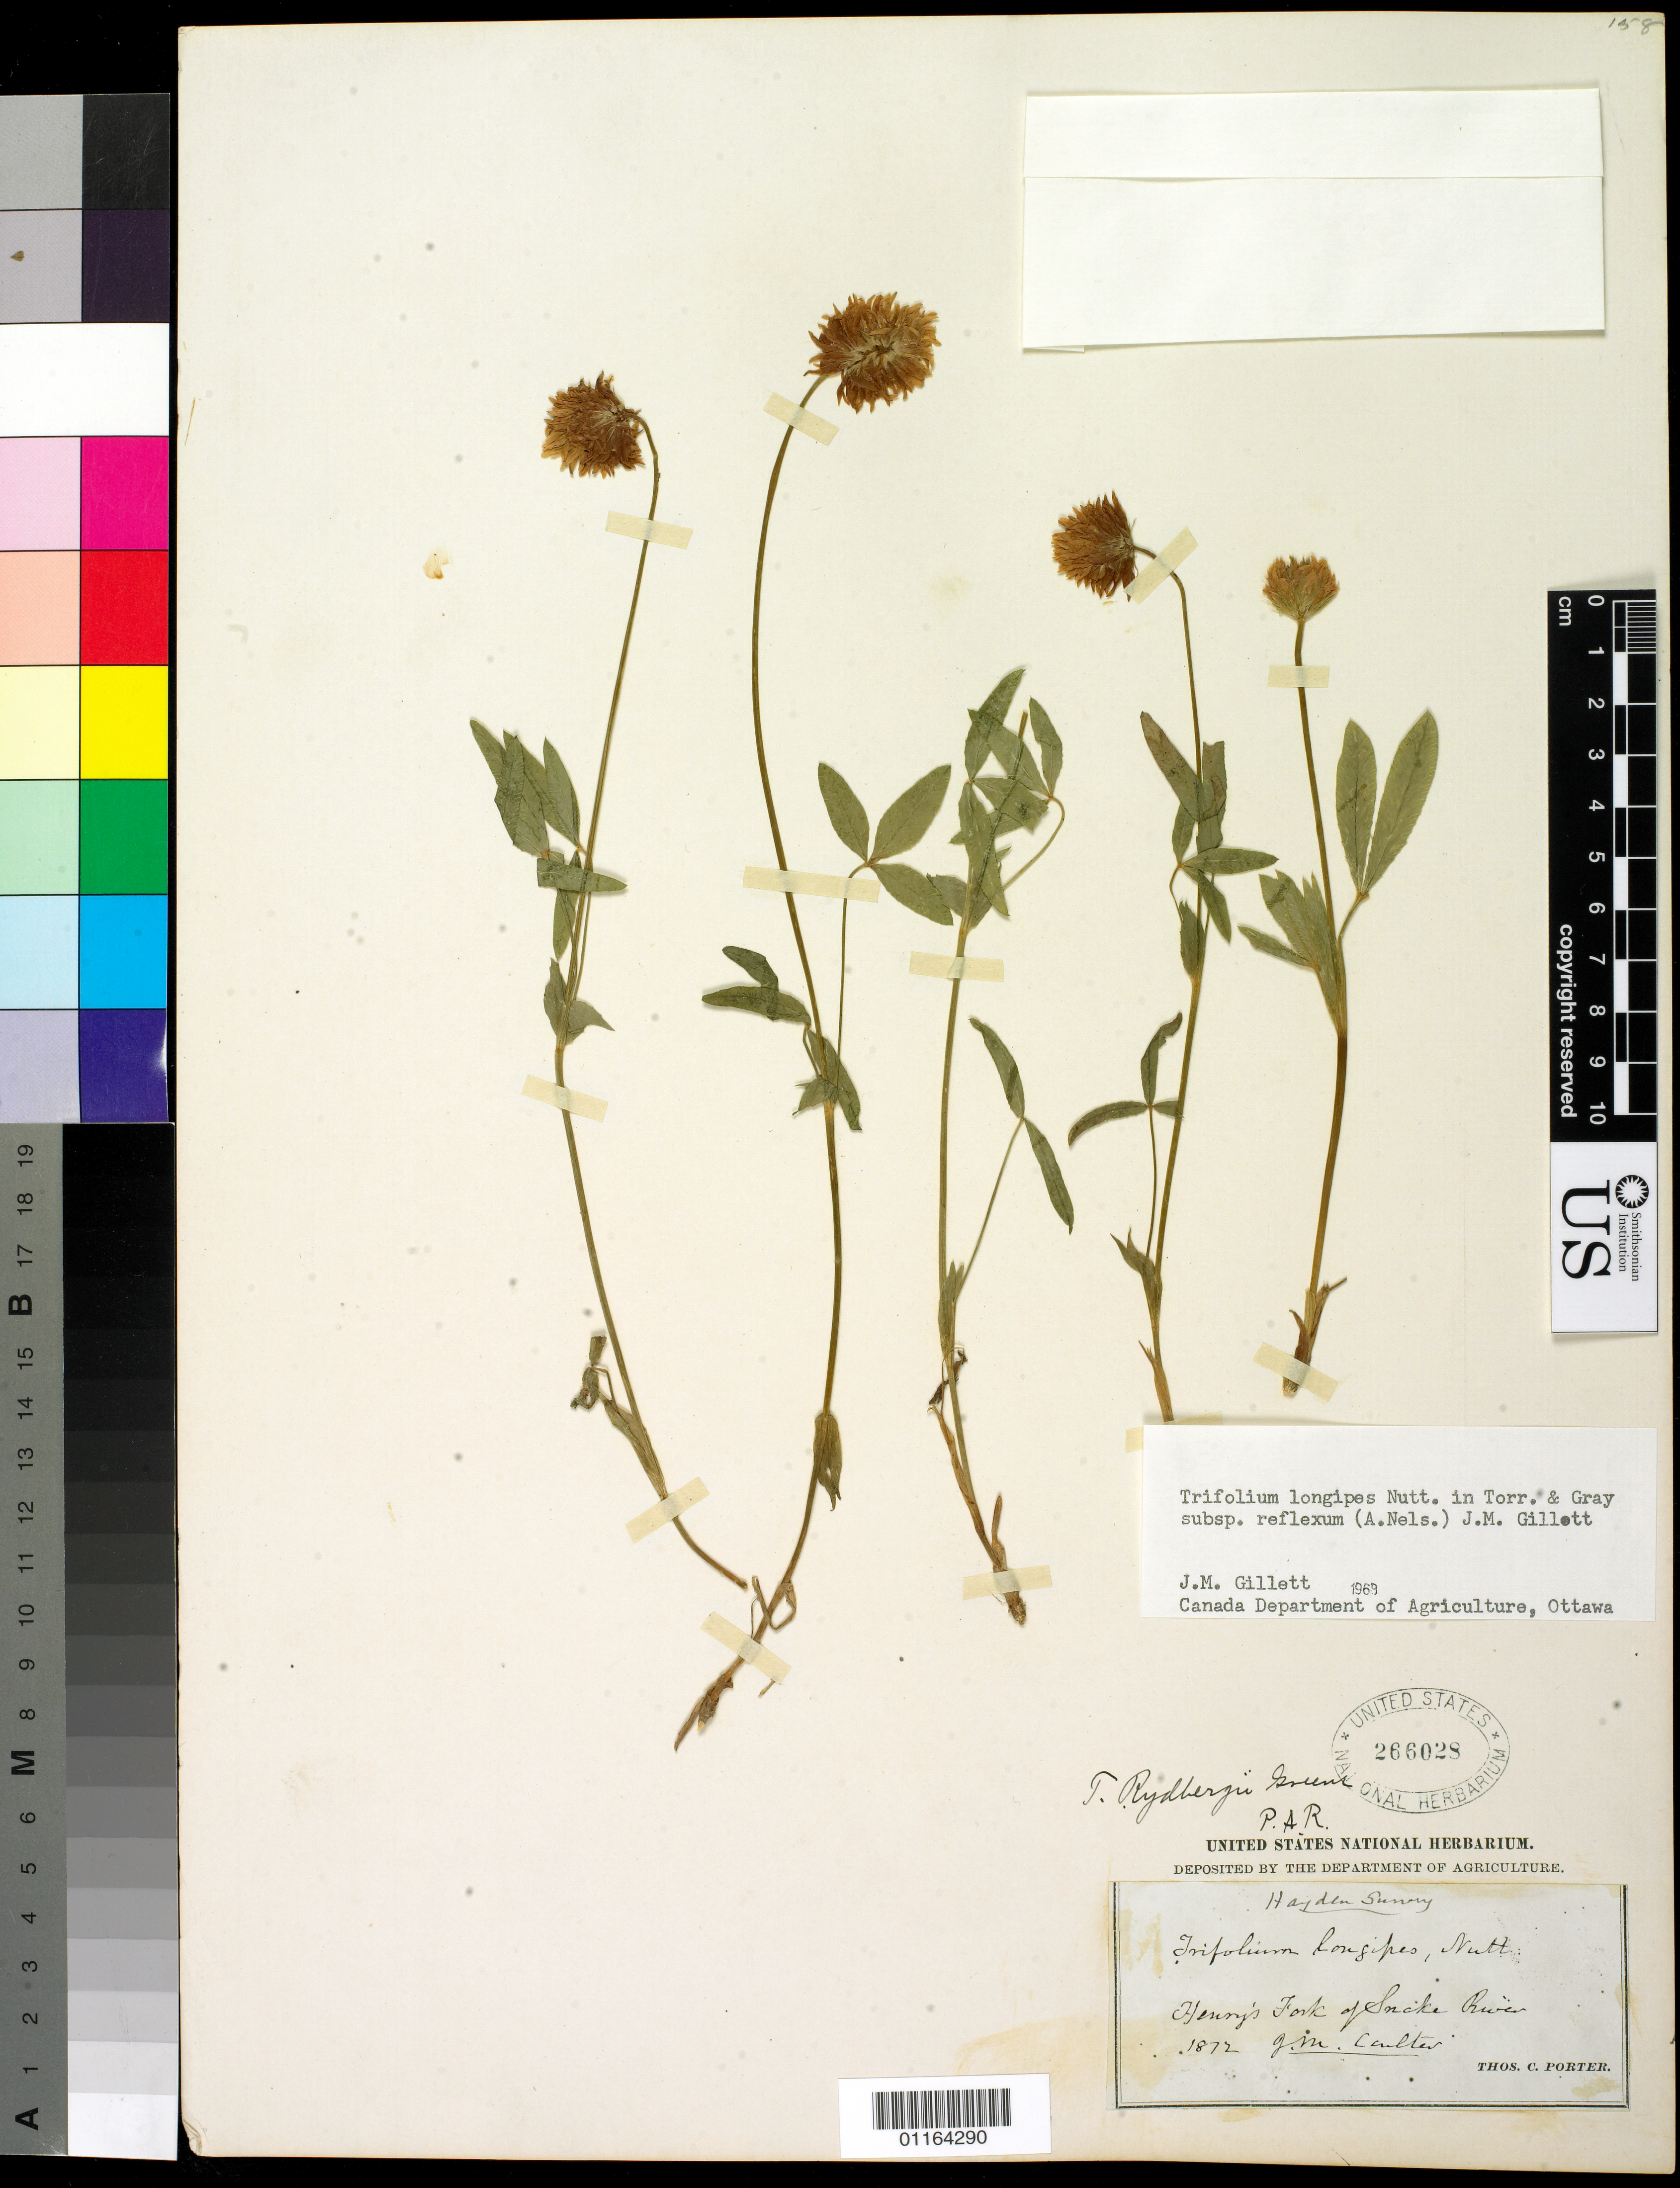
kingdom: Plantae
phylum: Tracheophyta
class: Magnoliopsida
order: Fabales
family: Fabaceae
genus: Trifolium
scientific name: Trifolium longipes subsp. reflexum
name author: (A. Nelson) J.M. Gillet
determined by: Gillett, J. M.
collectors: J. U. Coulter & T. C. Porter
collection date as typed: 1872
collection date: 1872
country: United States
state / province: Idaho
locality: Henry's Fork of Snake River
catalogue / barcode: US 266028